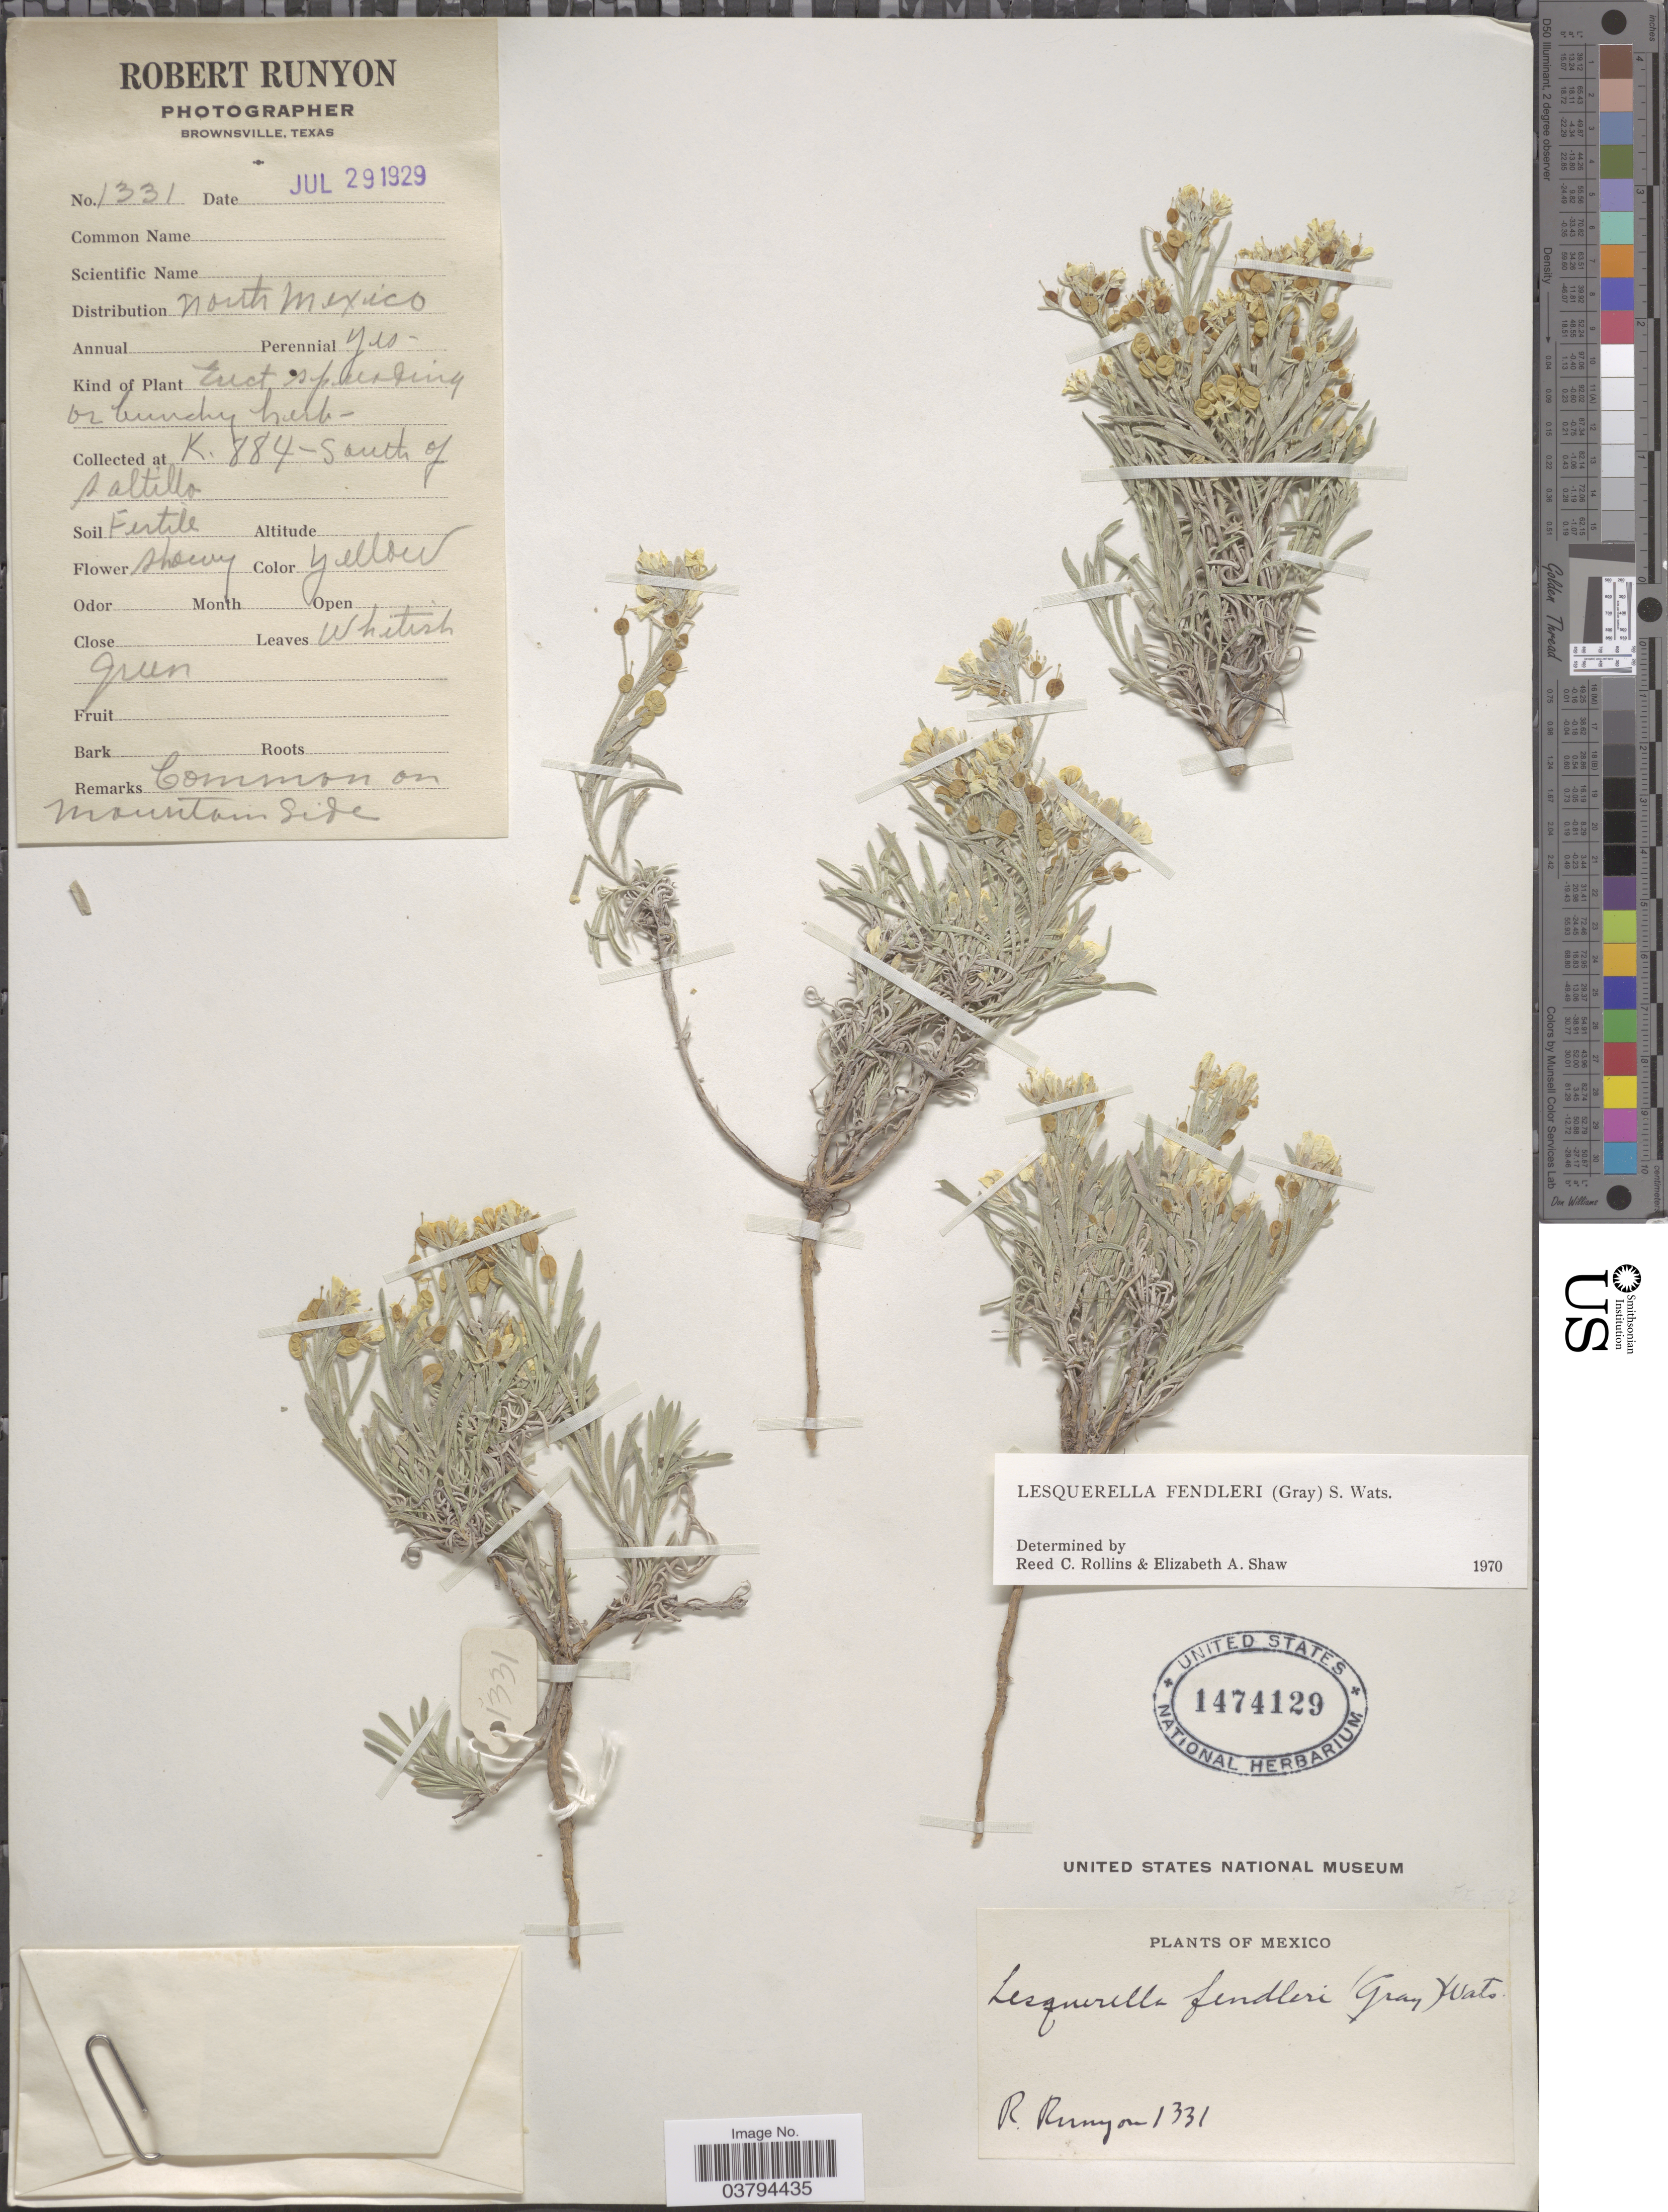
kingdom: Plantae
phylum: Tracheophyta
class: Magnoliopsida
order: Brassicales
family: Brassicaceae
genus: Lesquerella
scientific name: Lesquerella fendleri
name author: (A. Gray) S. Watson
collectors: R. Runyon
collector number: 1331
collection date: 1929-07-29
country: Mexico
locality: Brownsville. K.884- South of Saltillo.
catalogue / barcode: US 1474129